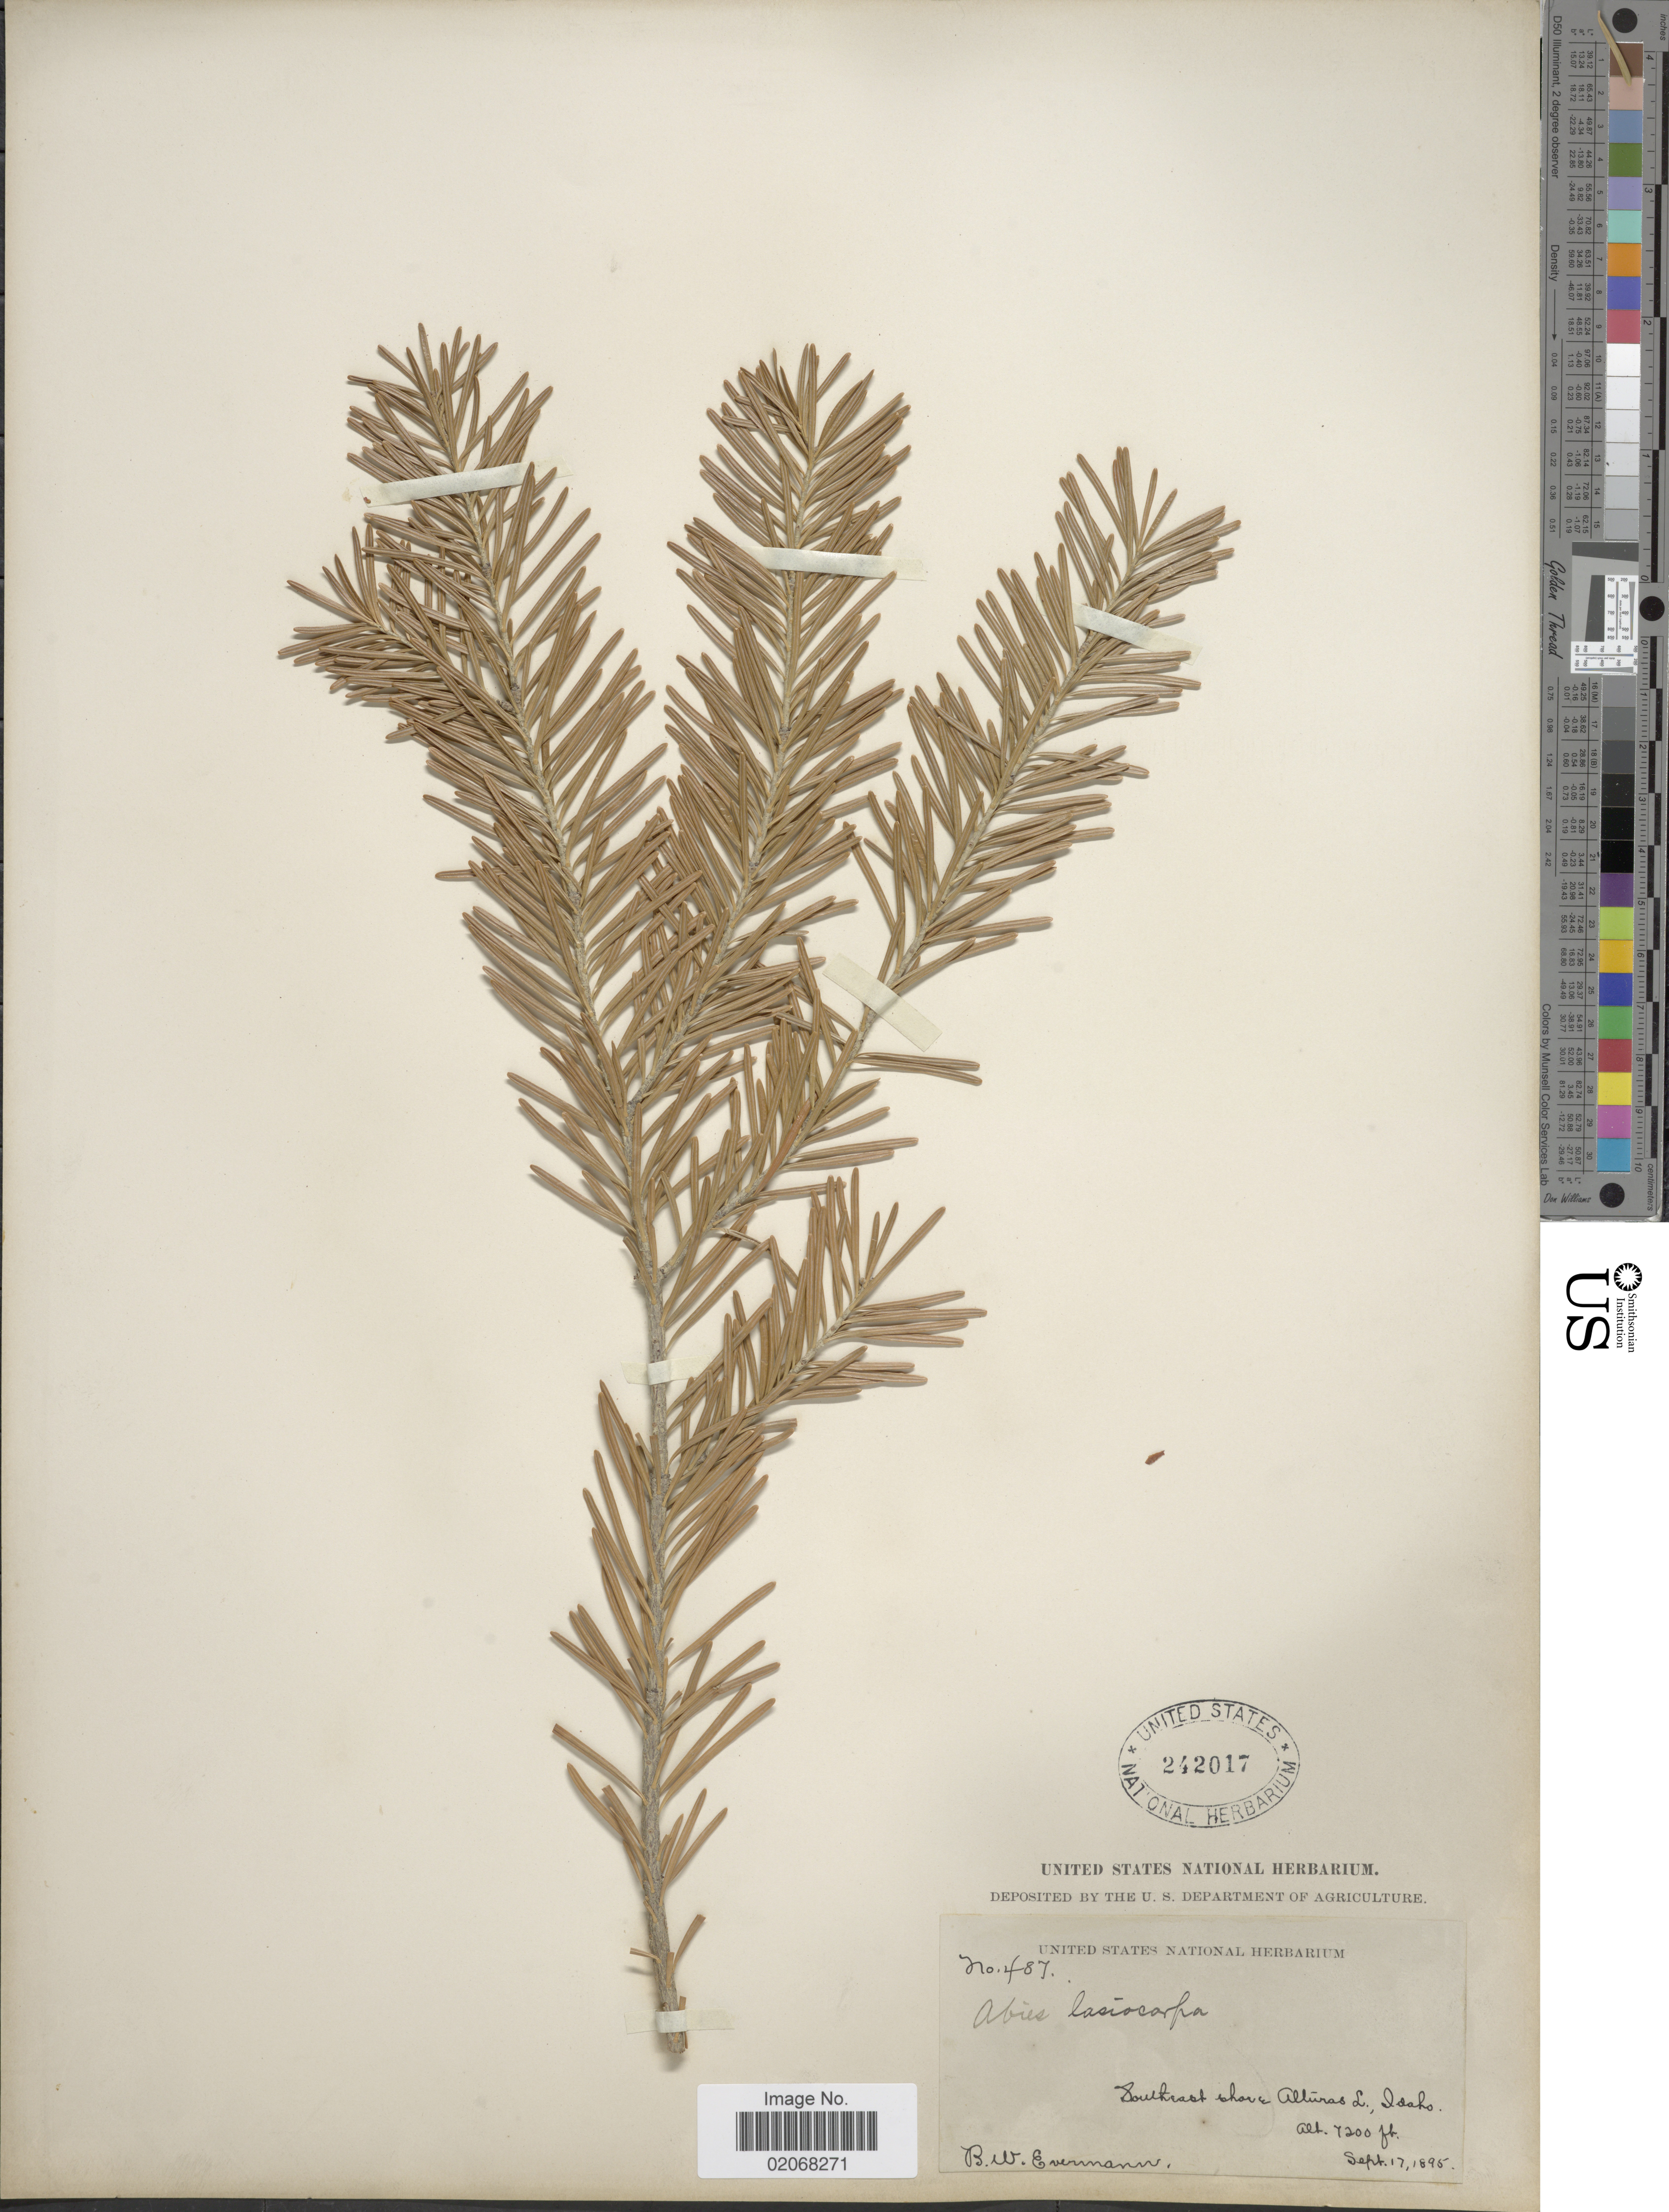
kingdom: Plantae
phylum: Tracheophyta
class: Pinopsida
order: Pinales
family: Pinaceae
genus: Abies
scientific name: Abies lasiocarpa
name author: (Hook.) Nutt.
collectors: B. W. Evermann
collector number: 487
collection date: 1895-09-17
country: United States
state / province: Idaho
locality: Southeast shore Alturas L.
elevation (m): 2195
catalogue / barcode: US 242017